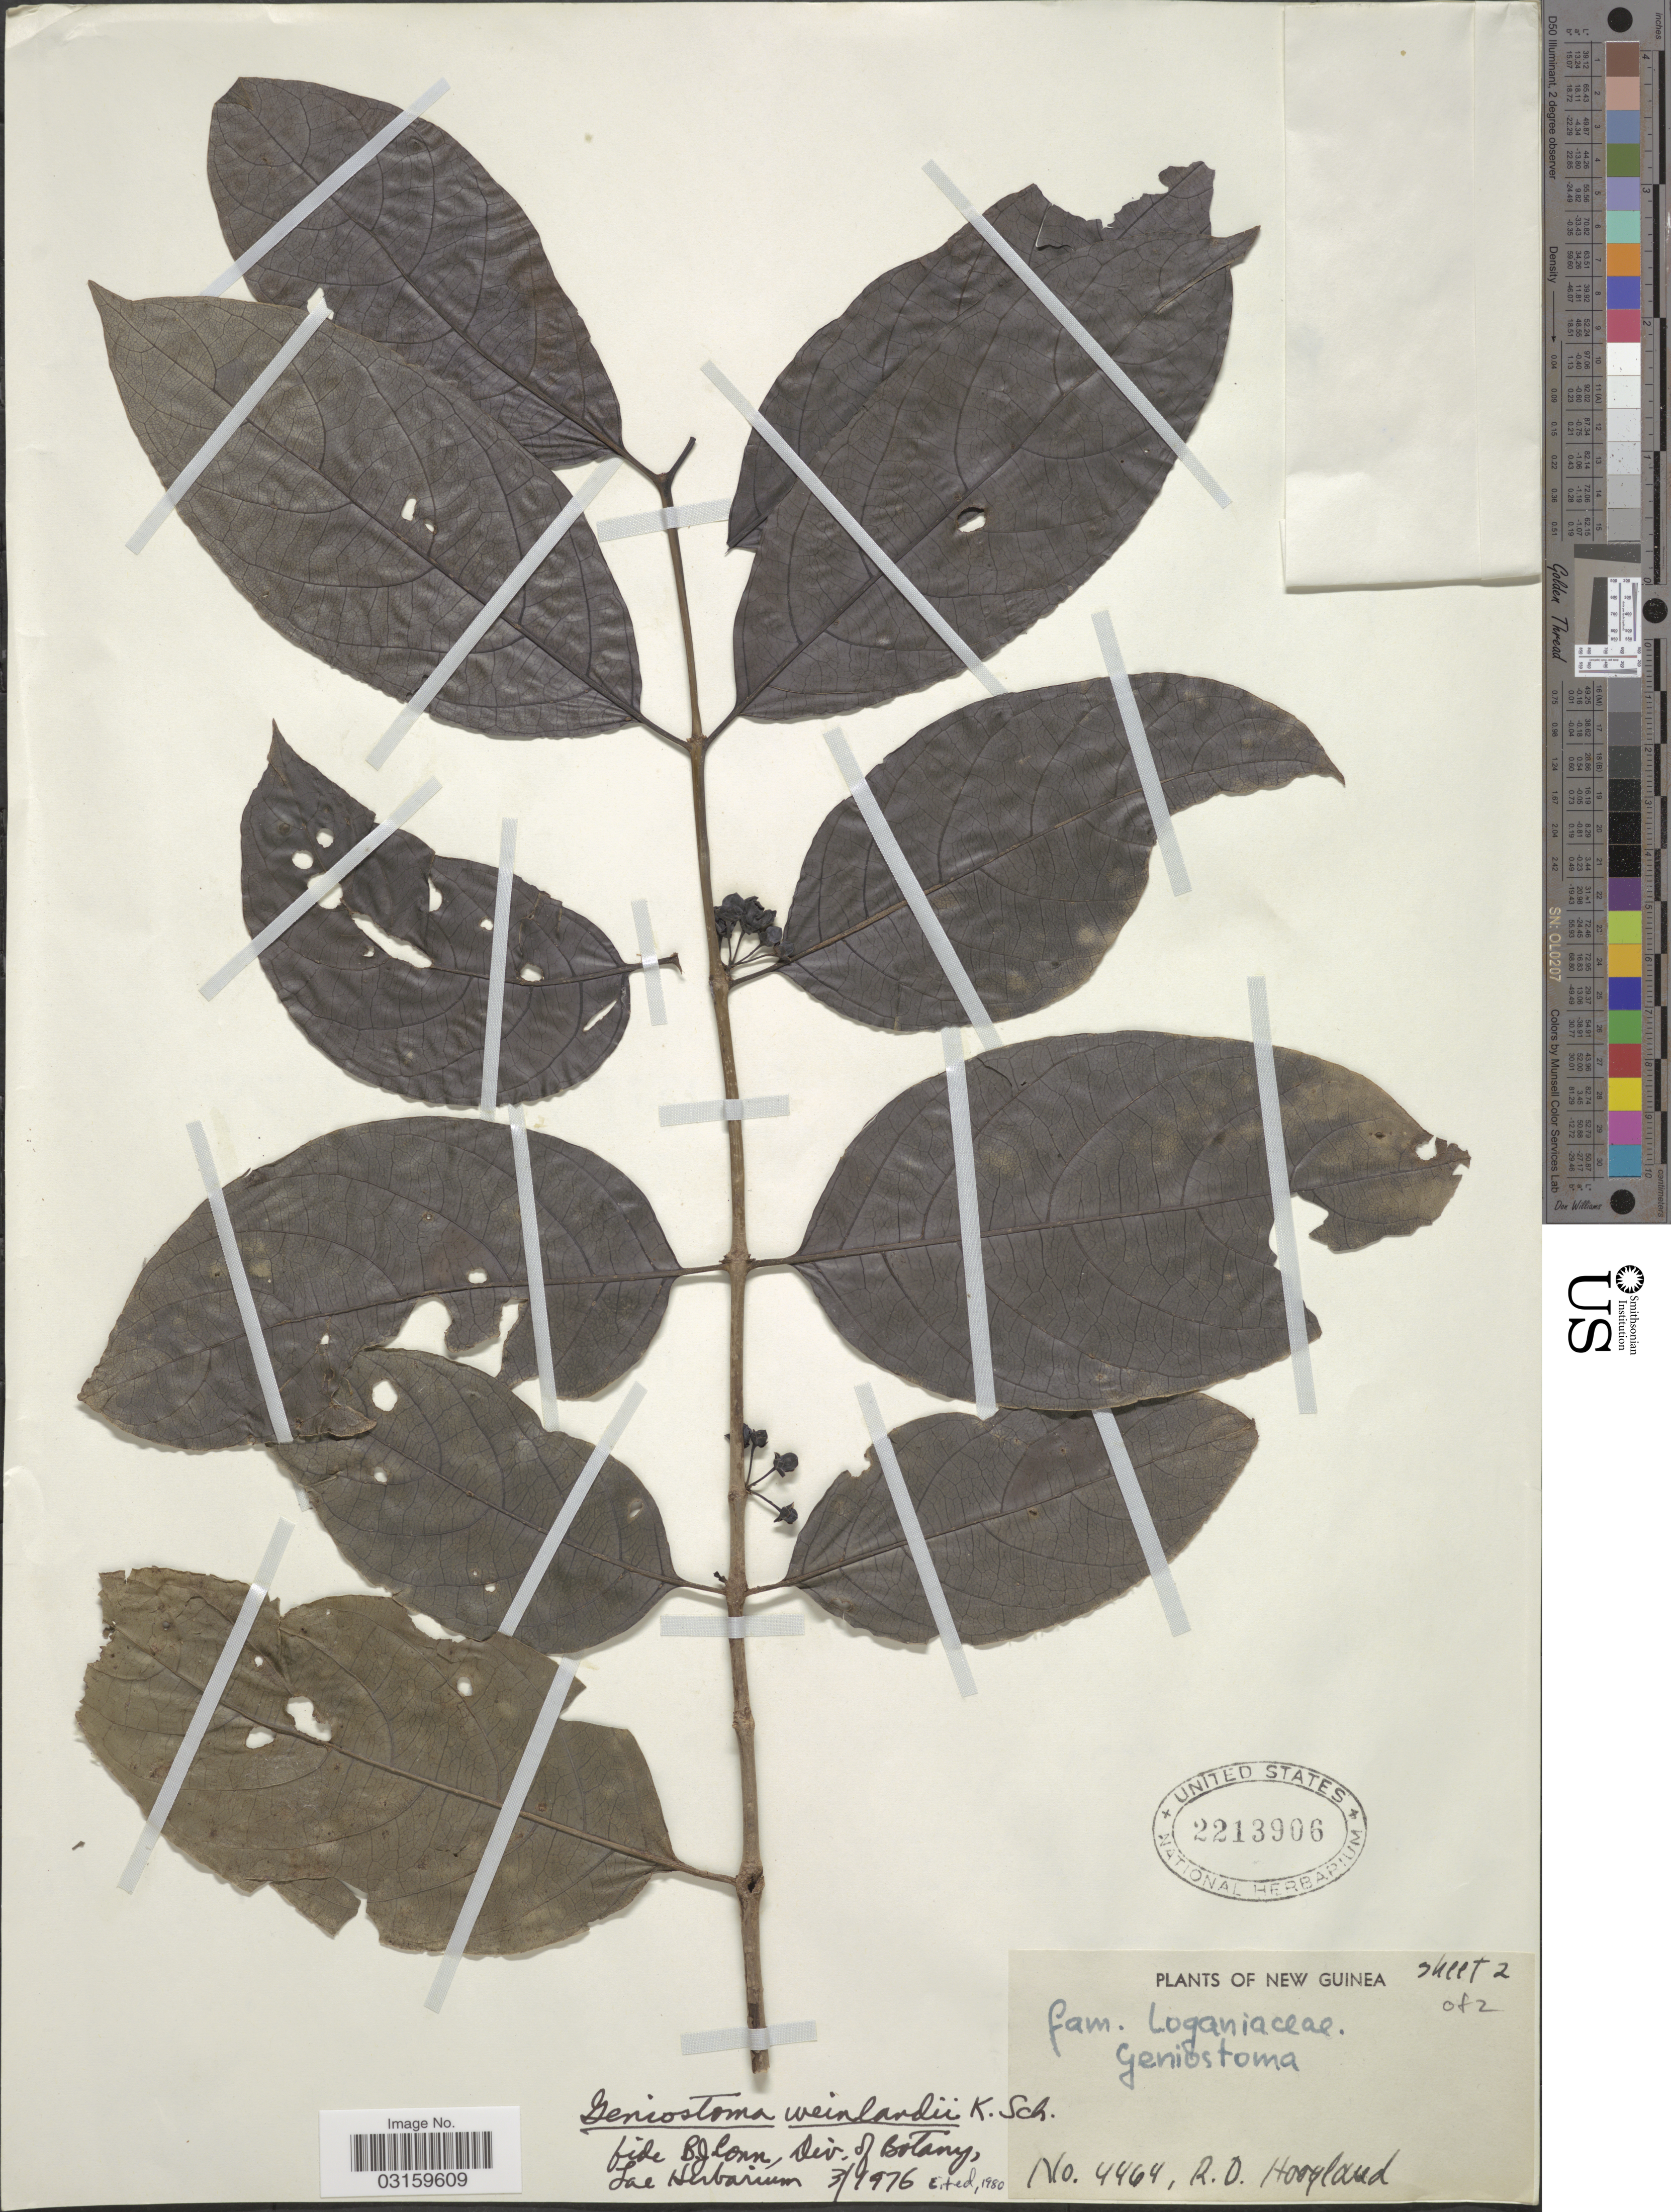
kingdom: Plantae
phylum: Tracheophyta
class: Magnoliopsida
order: Gentianales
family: Loganiaceae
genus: Geniostoma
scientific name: Geniostoma weinlandii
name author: K. Schum.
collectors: R. D. Hoogland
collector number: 4464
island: New Guinea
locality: New Guinea.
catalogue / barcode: US 2213906